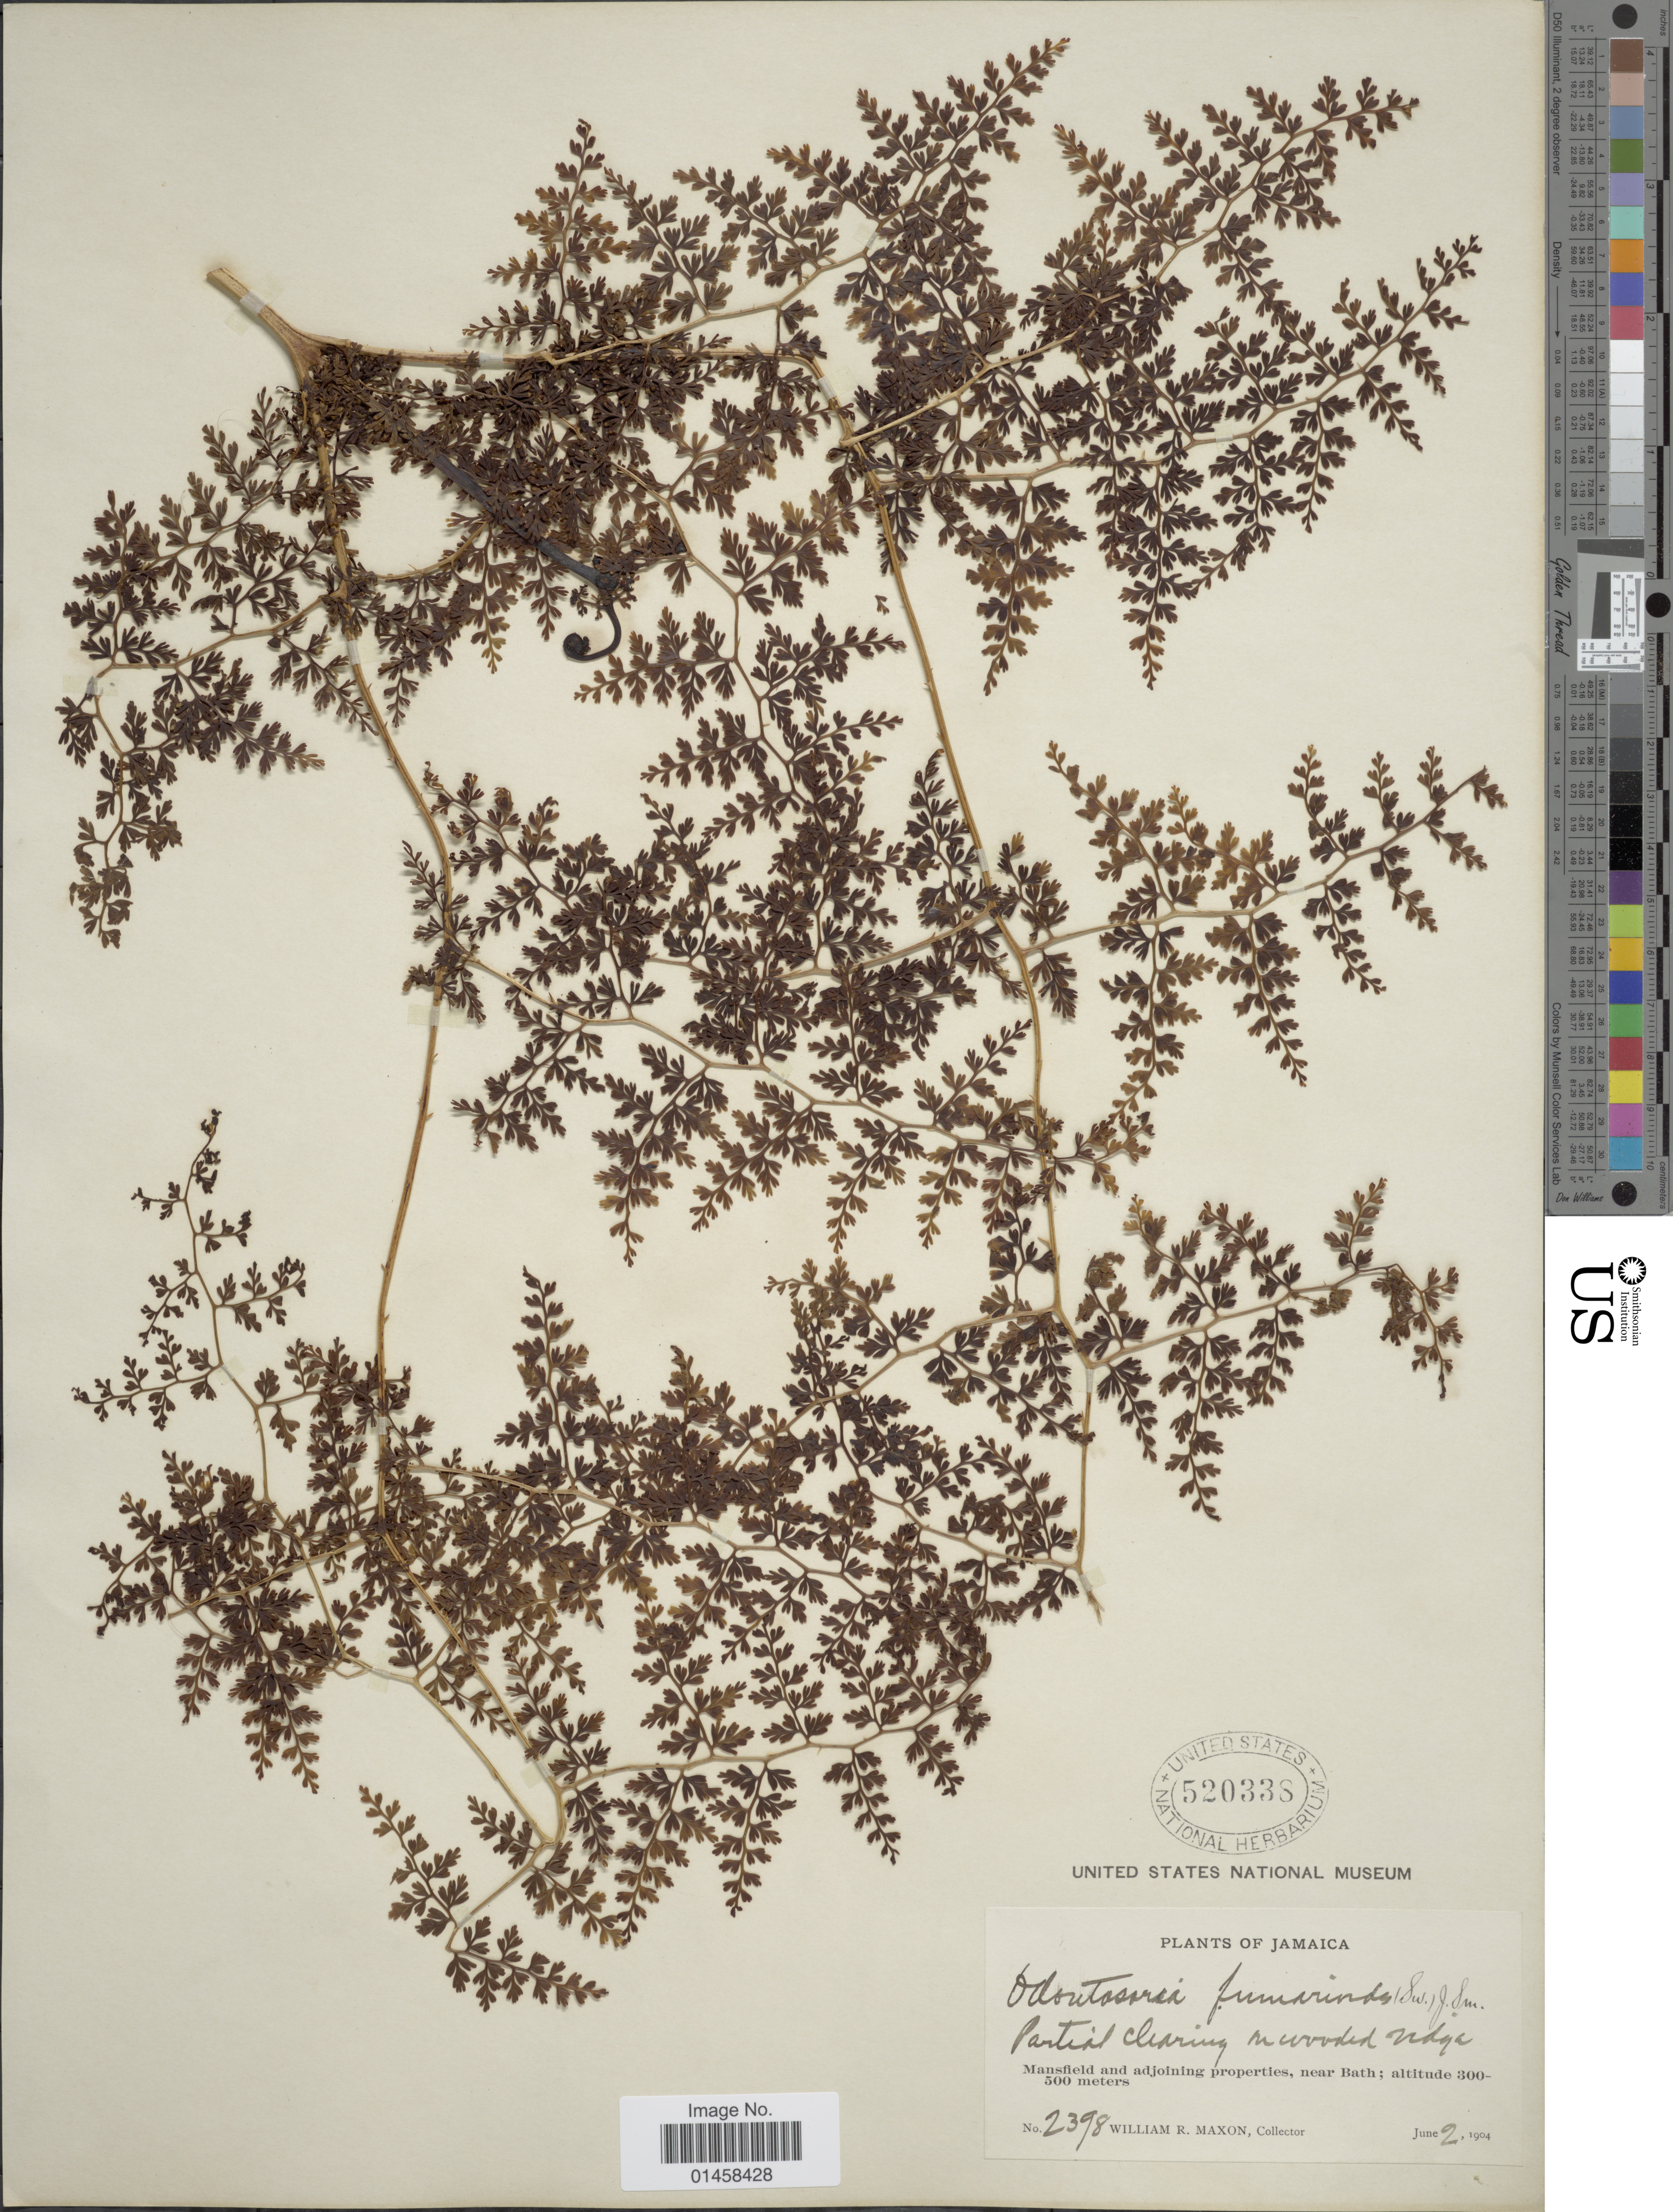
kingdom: Plantae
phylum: Tracheophyta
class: Polypodiopsida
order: Polypodiales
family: Lindsaeaceae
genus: Odontosoria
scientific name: Odontosoria fumarioides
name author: (Sw.) J. Sm.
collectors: W. R. Maxon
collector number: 2398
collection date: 1904-06-02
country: Jamaica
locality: Mansfield and adjoining properties, near Bath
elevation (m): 300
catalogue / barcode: US 520338